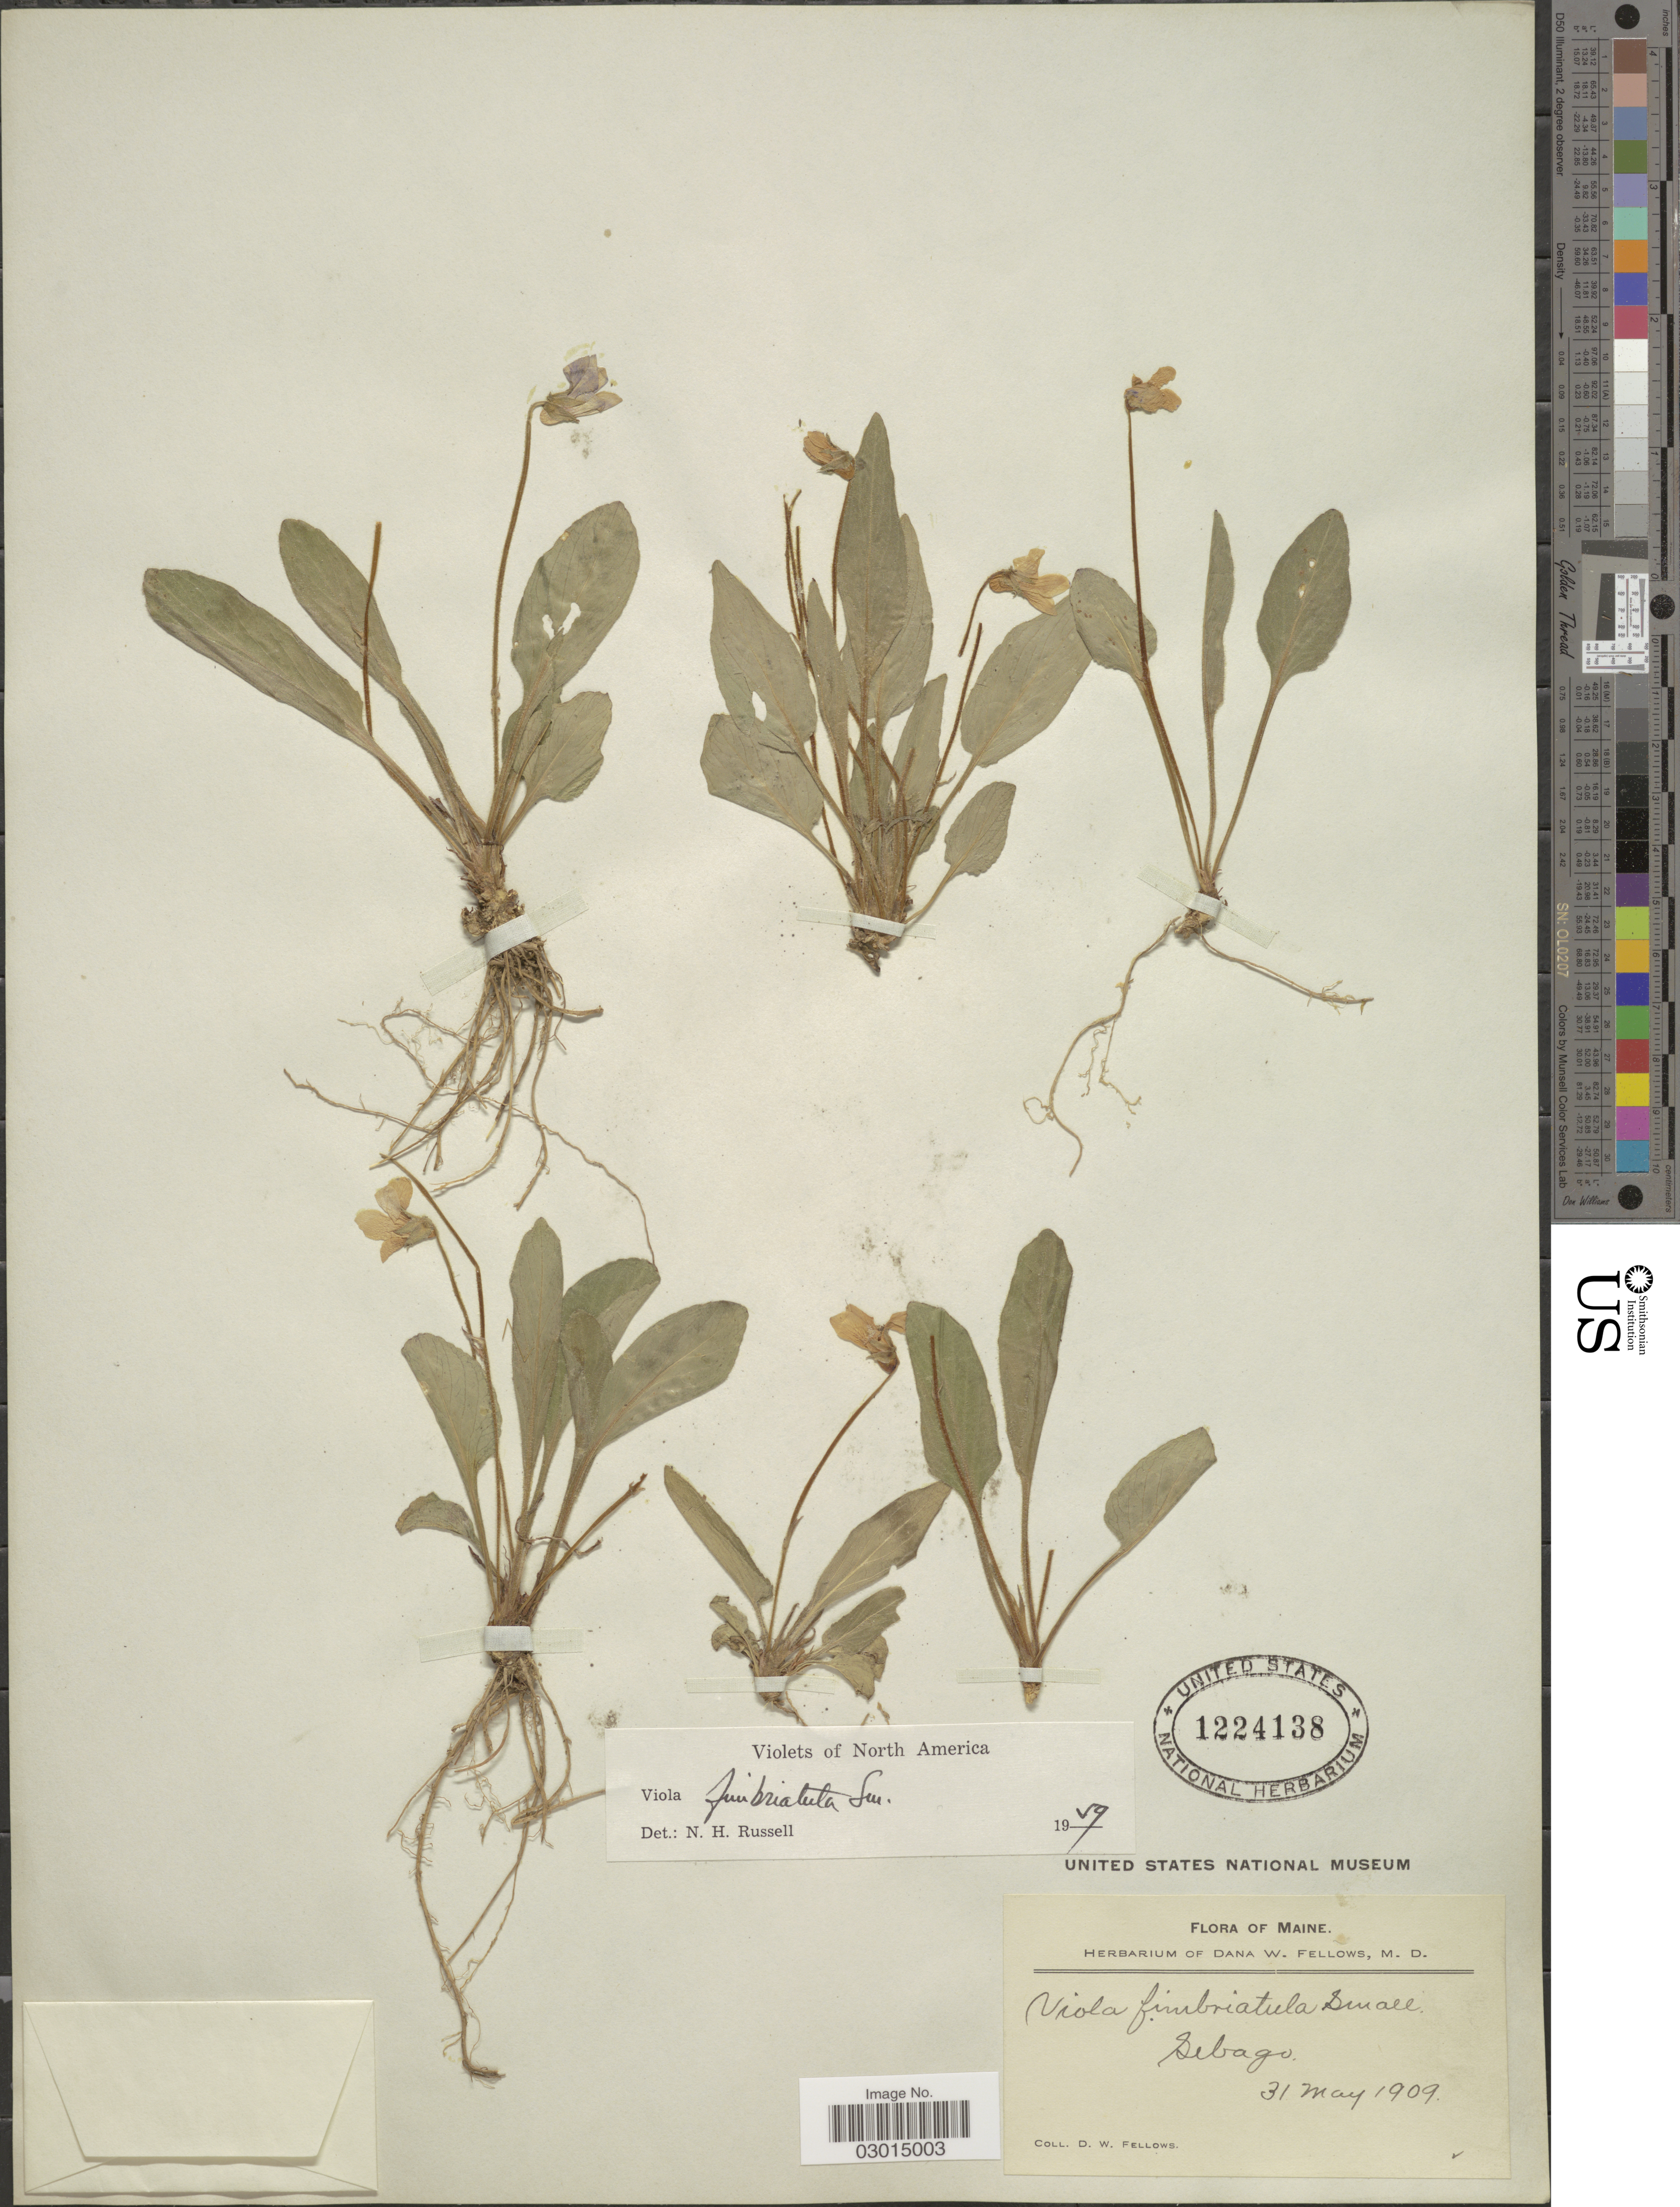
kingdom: Plantae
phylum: Tracheophyta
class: Magnoliopsida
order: Malpighiales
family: Violaceae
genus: Viola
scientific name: Viola fimbriatula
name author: Small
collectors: D. W. Fellows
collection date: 1909-05-31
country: United States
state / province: Maine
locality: Sebago.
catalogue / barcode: US 1224138